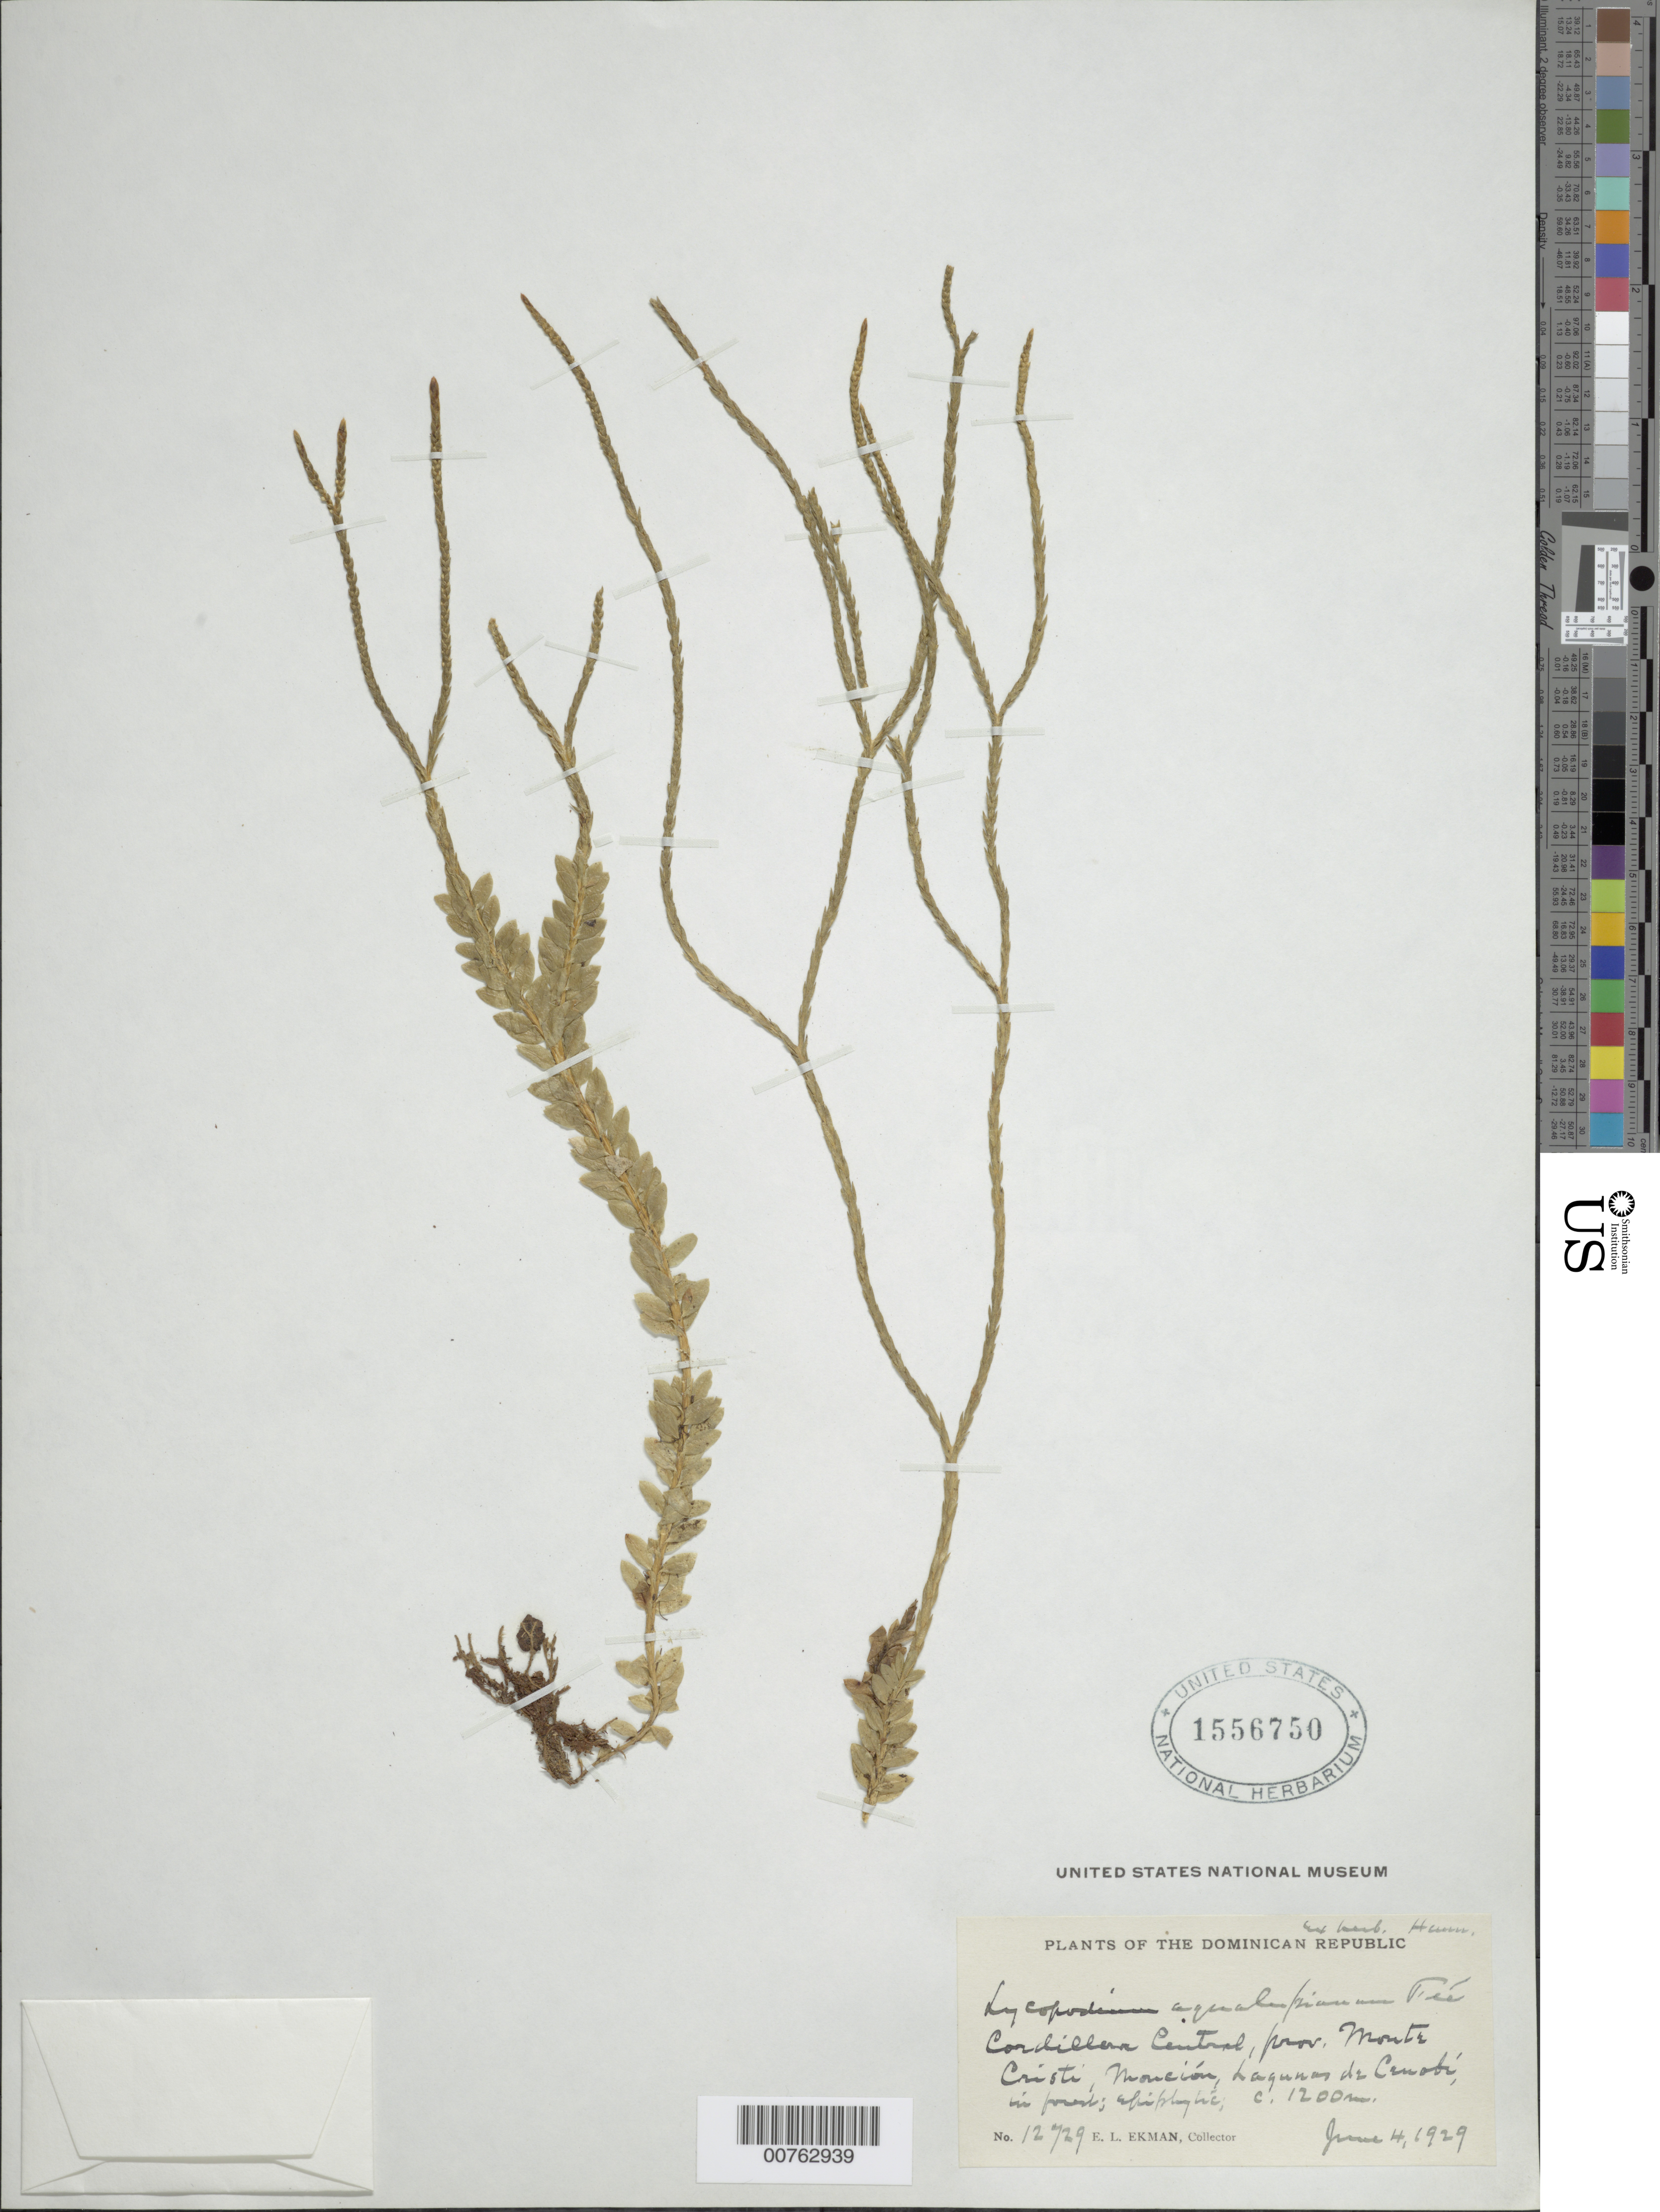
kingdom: Plantae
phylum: Tracheophyta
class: Lycopodiopsida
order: Lycopodiales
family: Lycopodiaceae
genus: Phlegmariurus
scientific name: Phlegmariurus aqualupianus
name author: (Spring) B. Øllg.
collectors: E. L. Ekman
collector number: H 12729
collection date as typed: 04 Jun 1929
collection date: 1929-06-04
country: Dominican Republic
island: Hispaniola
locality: Cordillera Central, Prov. Monte Cristi, Monción, Lagunas de Canabí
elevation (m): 1200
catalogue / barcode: US 1556750